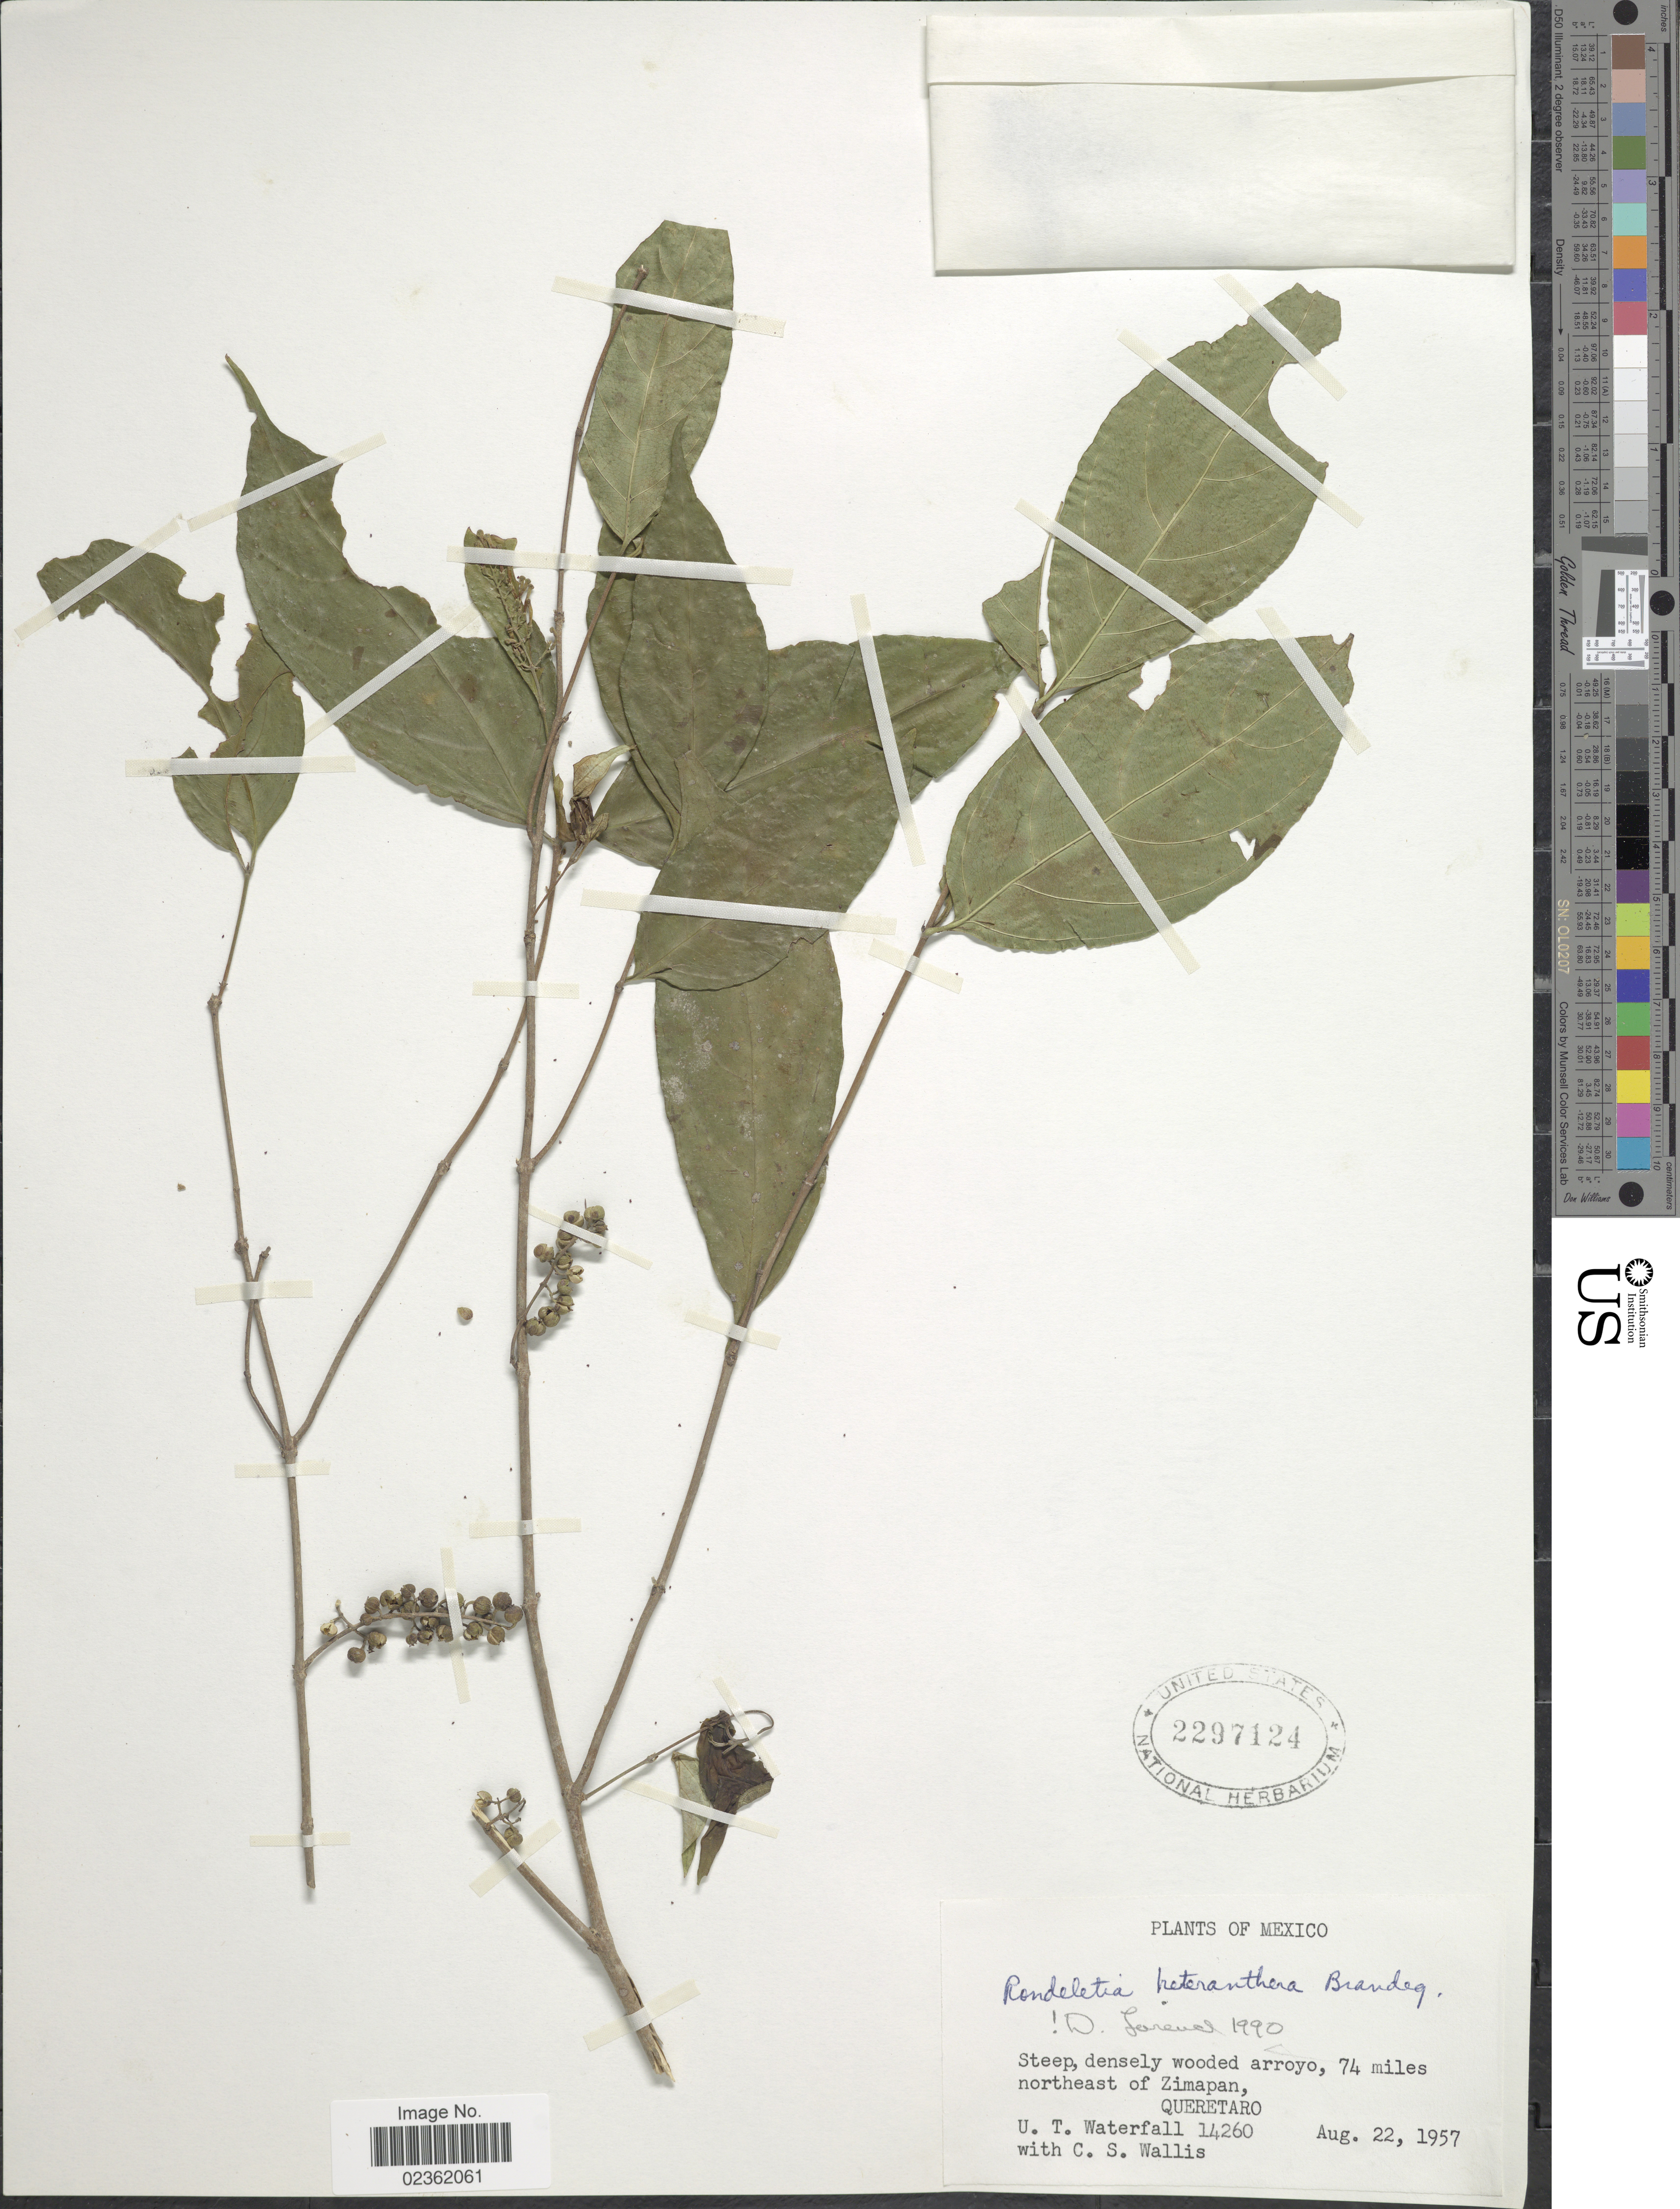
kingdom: Plantae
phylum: Tracheophyta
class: Magnoliopsida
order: Gentianales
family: Rubiaceae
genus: Rondeletia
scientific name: Rondeletia heteranthera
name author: Brandegee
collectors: U. T. Waterfall & C. S. Wallis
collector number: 14260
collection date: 1957-08-22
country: Mexico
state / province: Querétaro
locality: Steep, densely wooded arroyo, 74 miles northeast of Zimapan.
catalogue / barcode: US 2297124